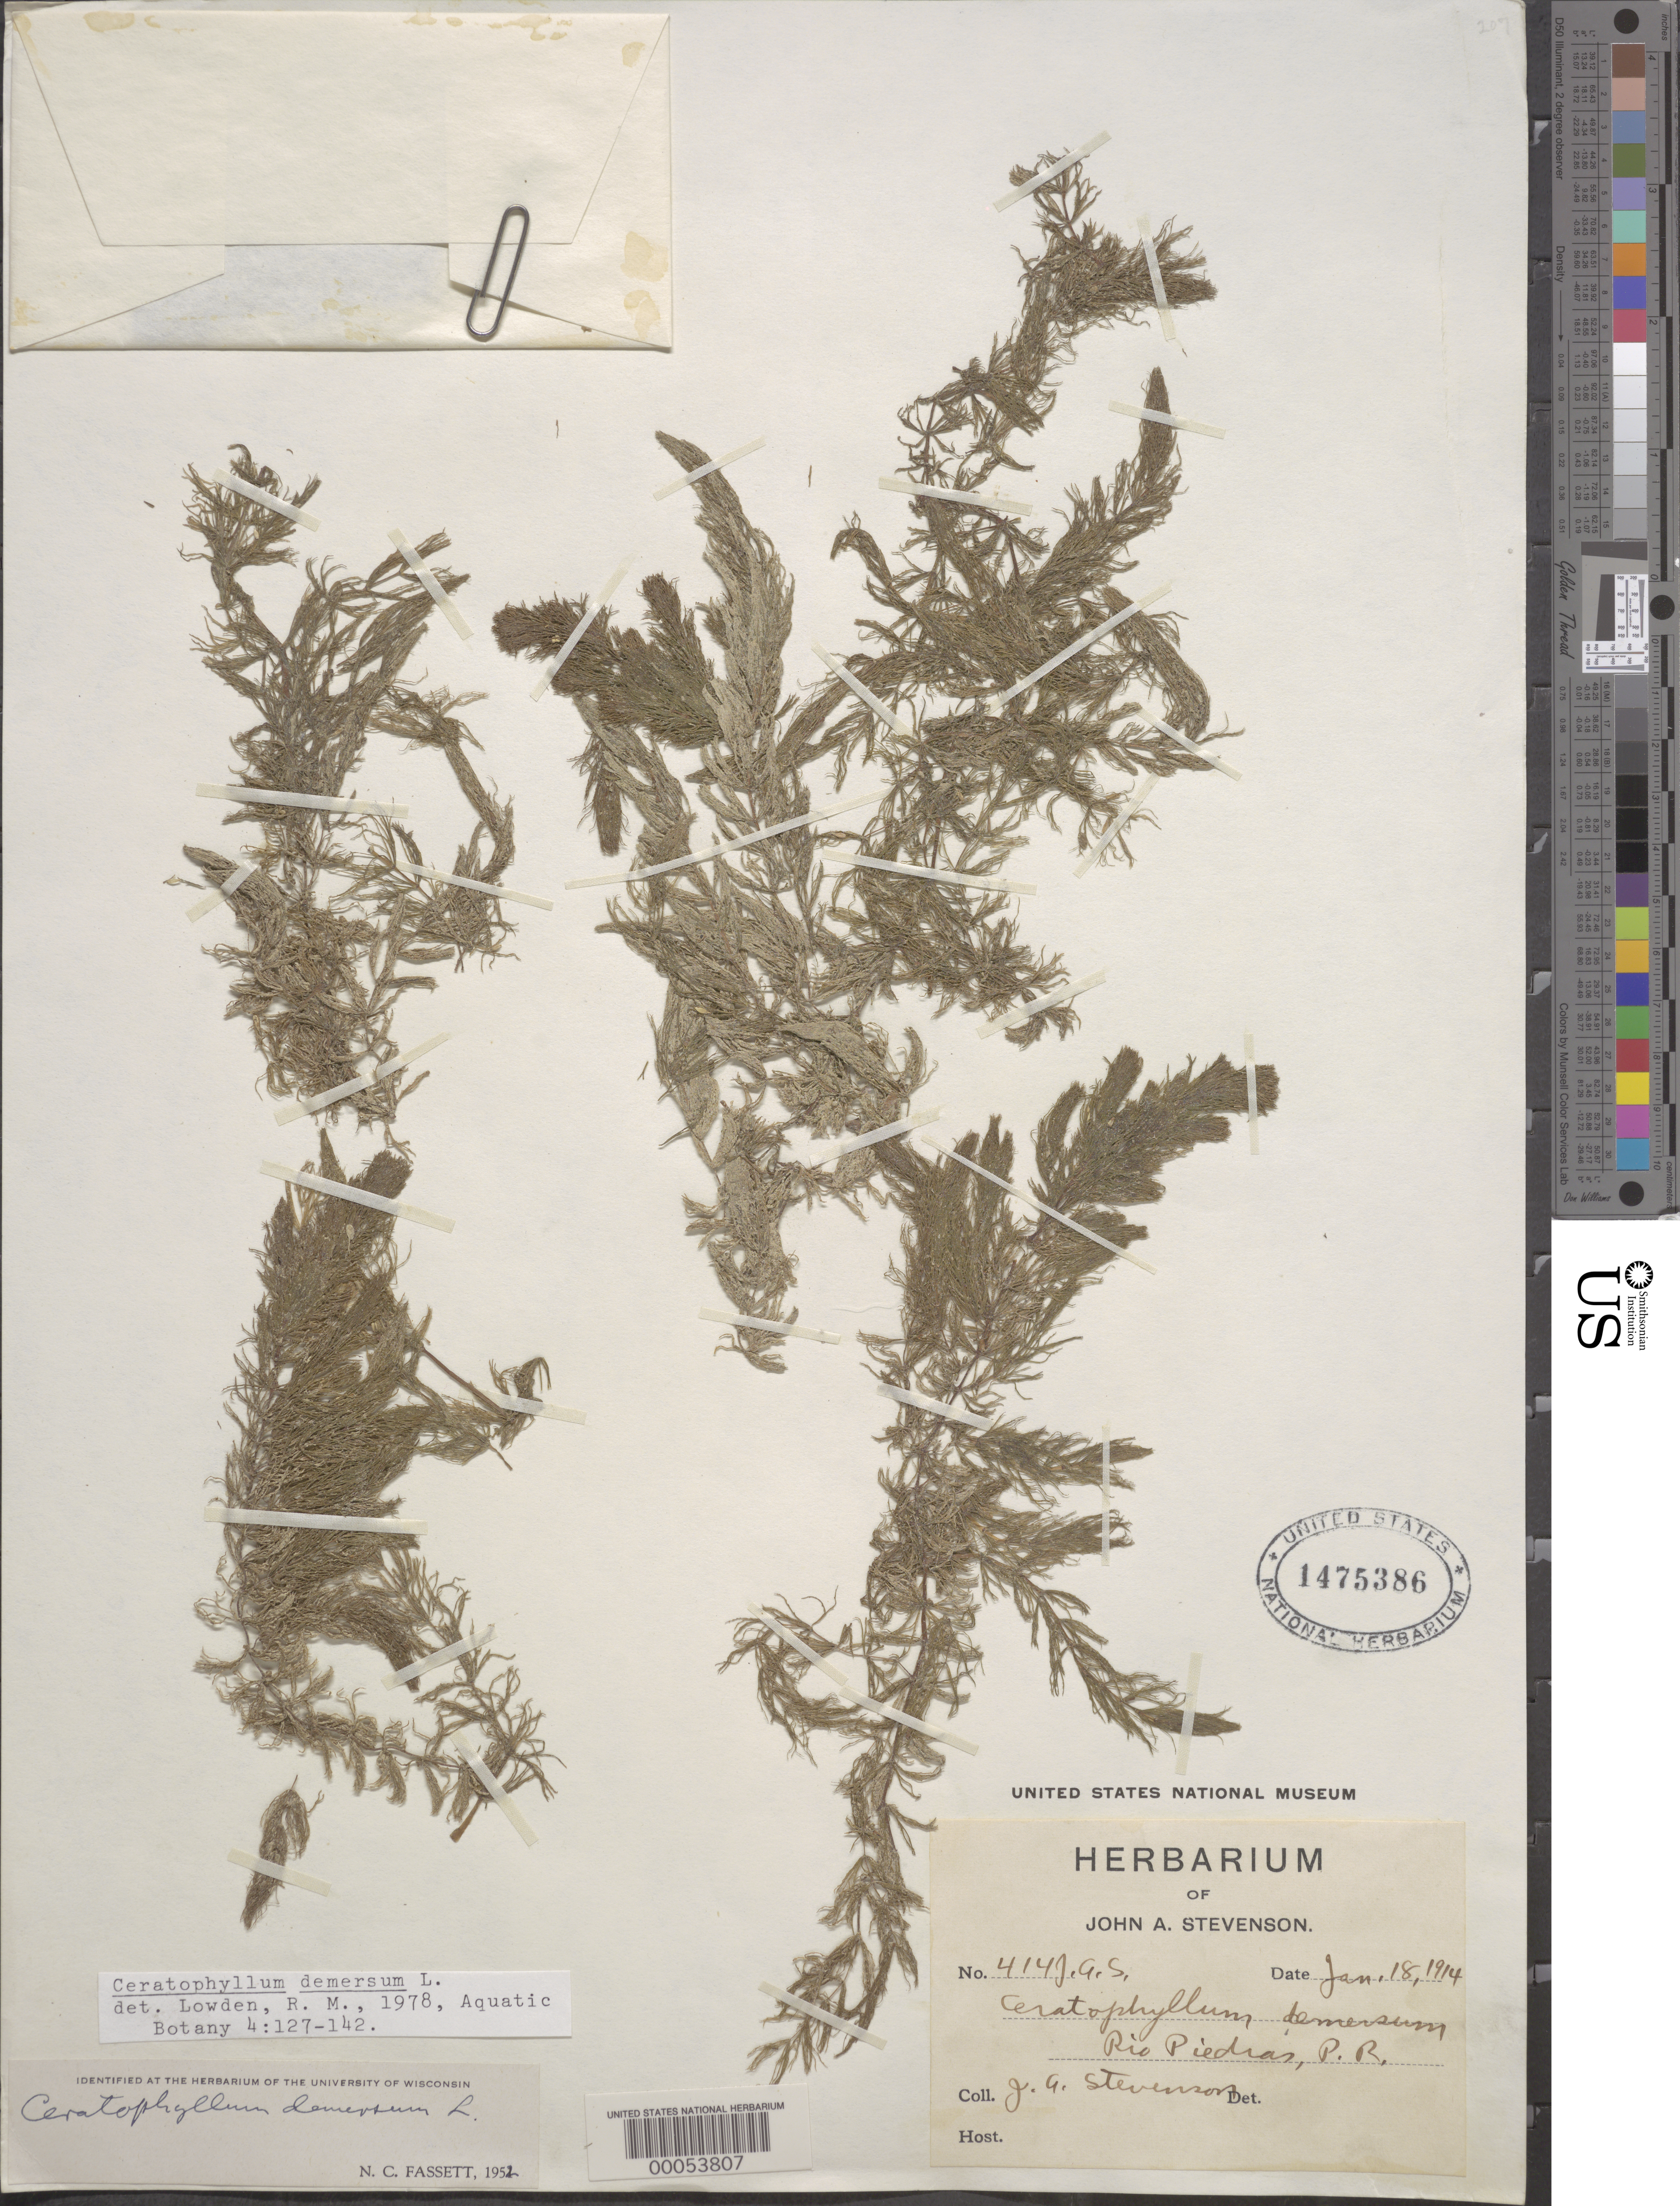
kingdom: Plantae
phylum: Tracheophyta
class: Magnoliopsida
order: Ceratophyllales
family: Ceratophyllaceae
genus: Ceratophyllum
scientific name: Ceratophyllum demersum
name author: L.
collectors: J. Stenenson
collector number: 414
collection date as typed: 18 Jan 1914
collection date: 1914-01-18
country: Puerto Rico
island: Greater Antilles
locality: Rio piedras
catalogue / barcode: US 1475386